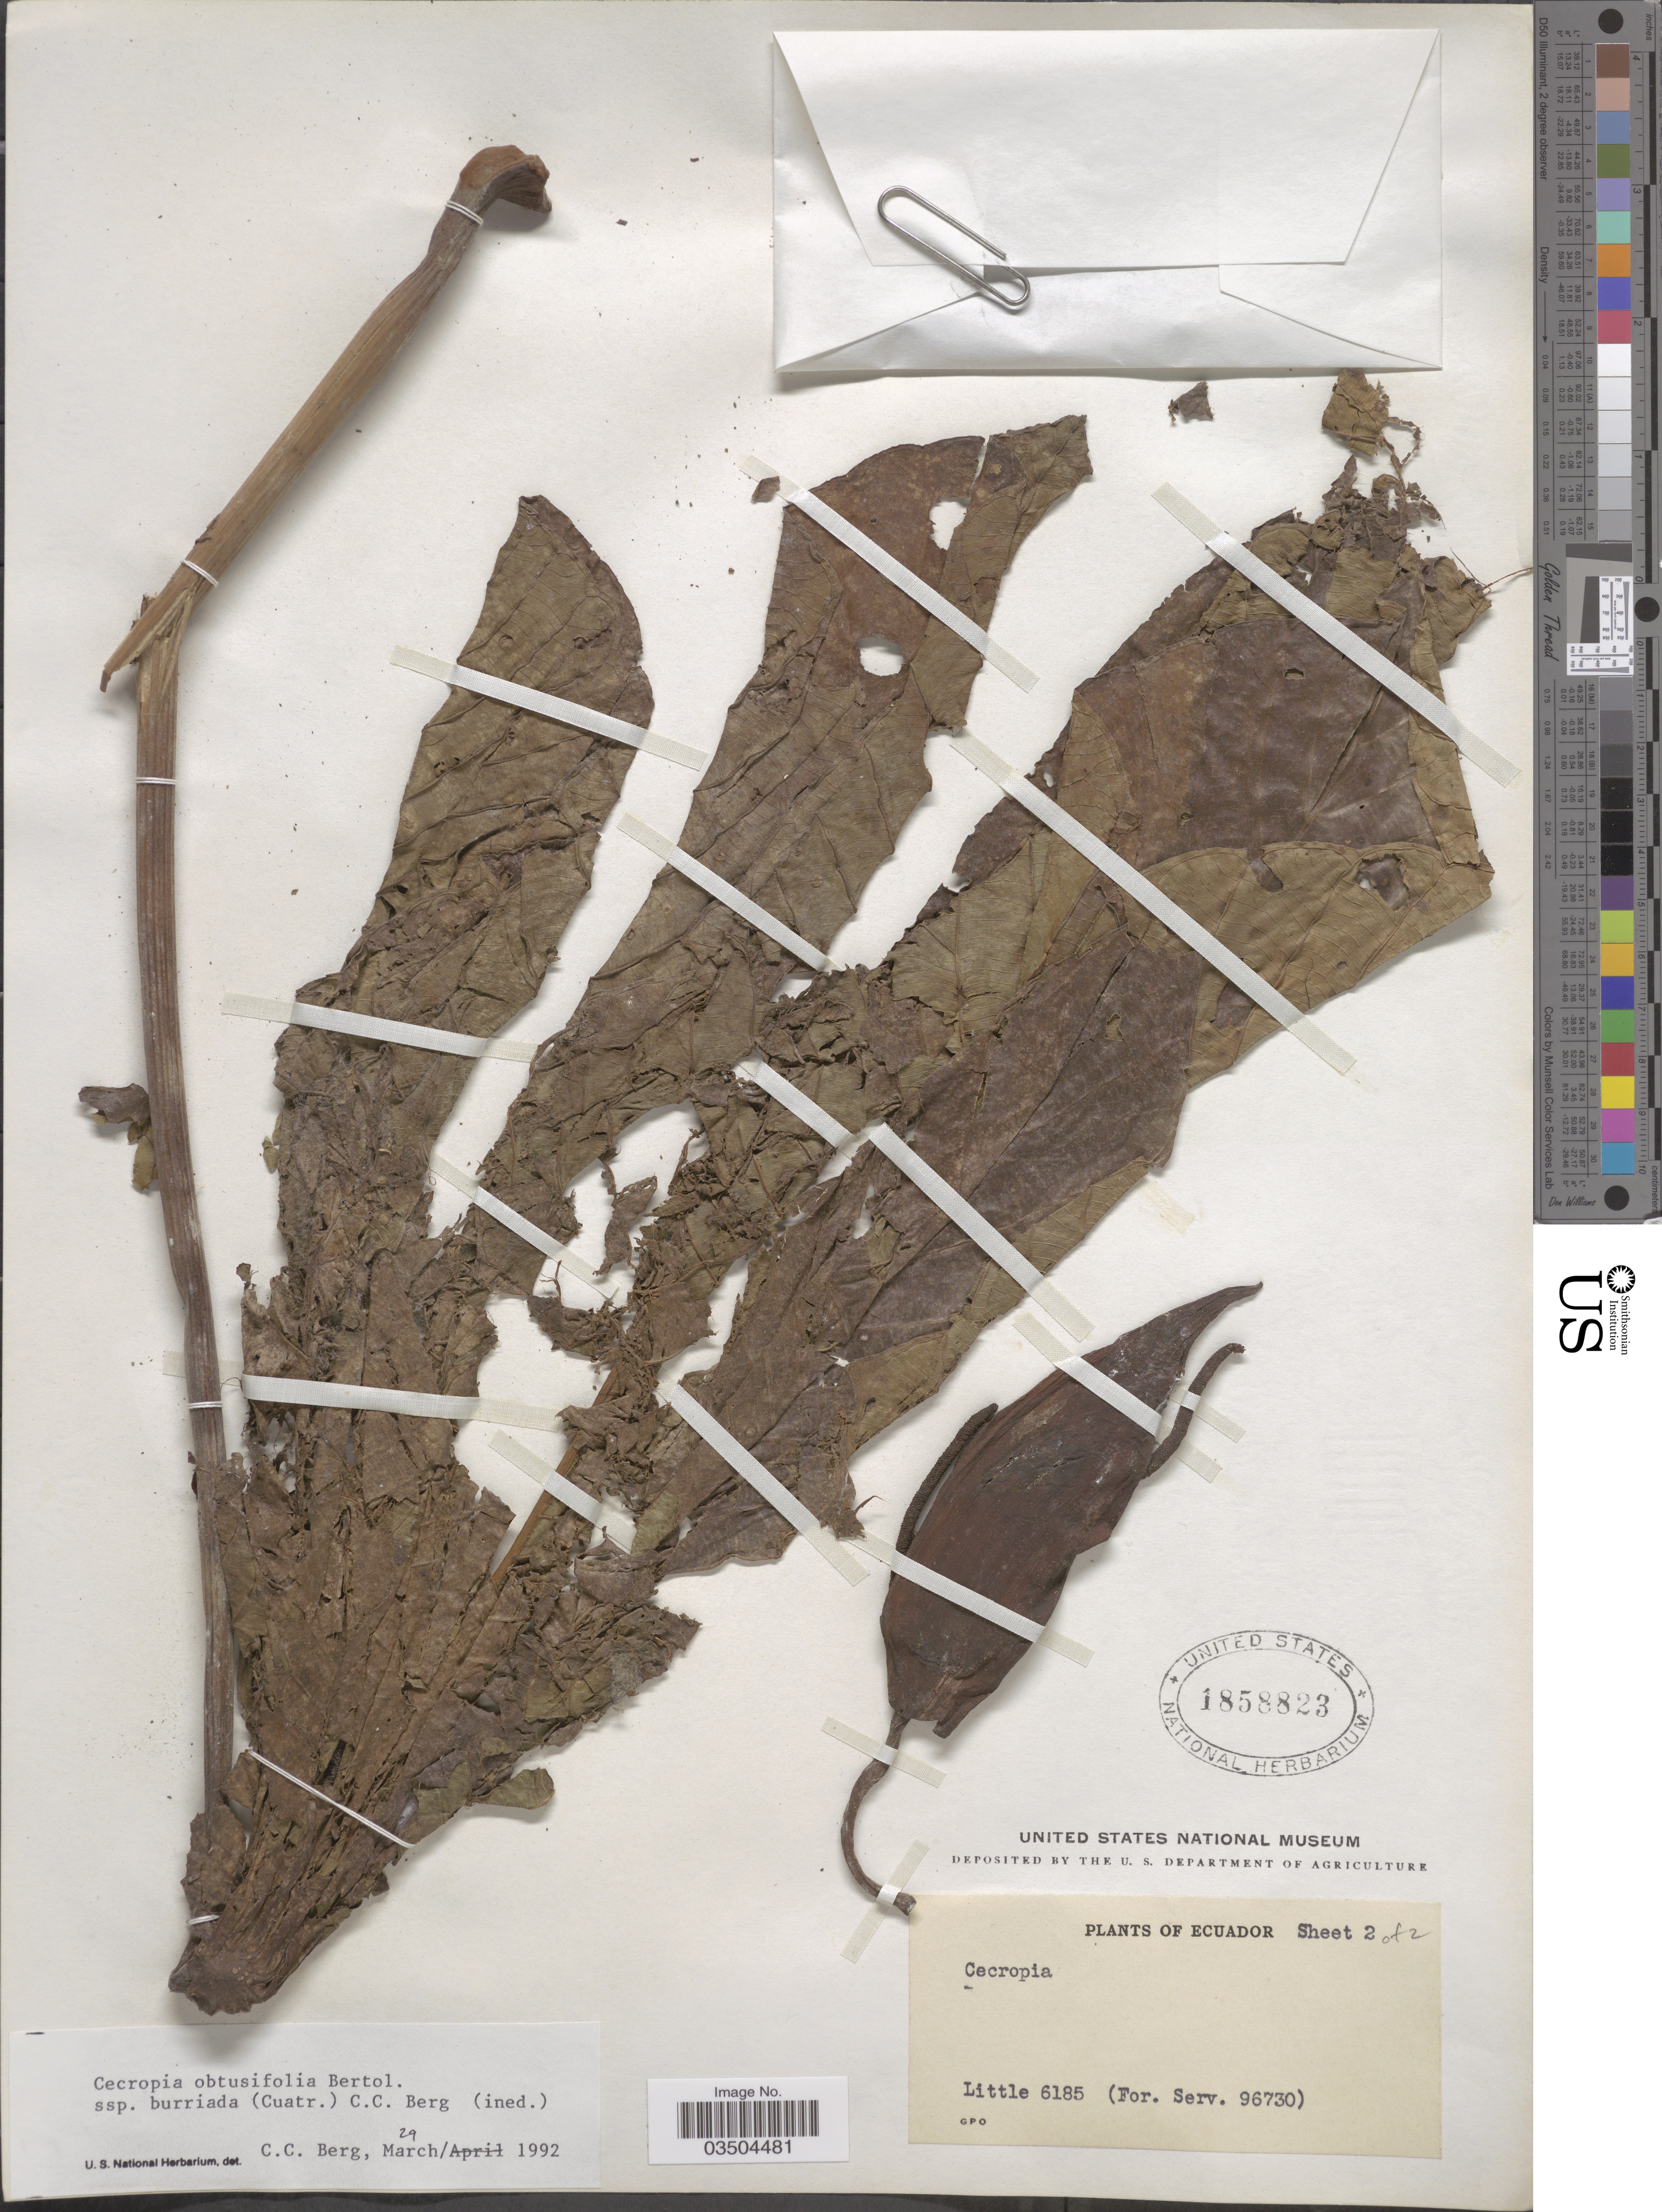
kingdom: Plantae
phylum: Tracheophyta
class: Magnoliopsida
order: Rosales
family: Urticaceae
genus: Cecropia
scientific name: Cecropia obtusifolia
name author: Bertol.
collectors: Little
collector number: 6185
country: Ecuador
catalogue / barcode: US 1858823